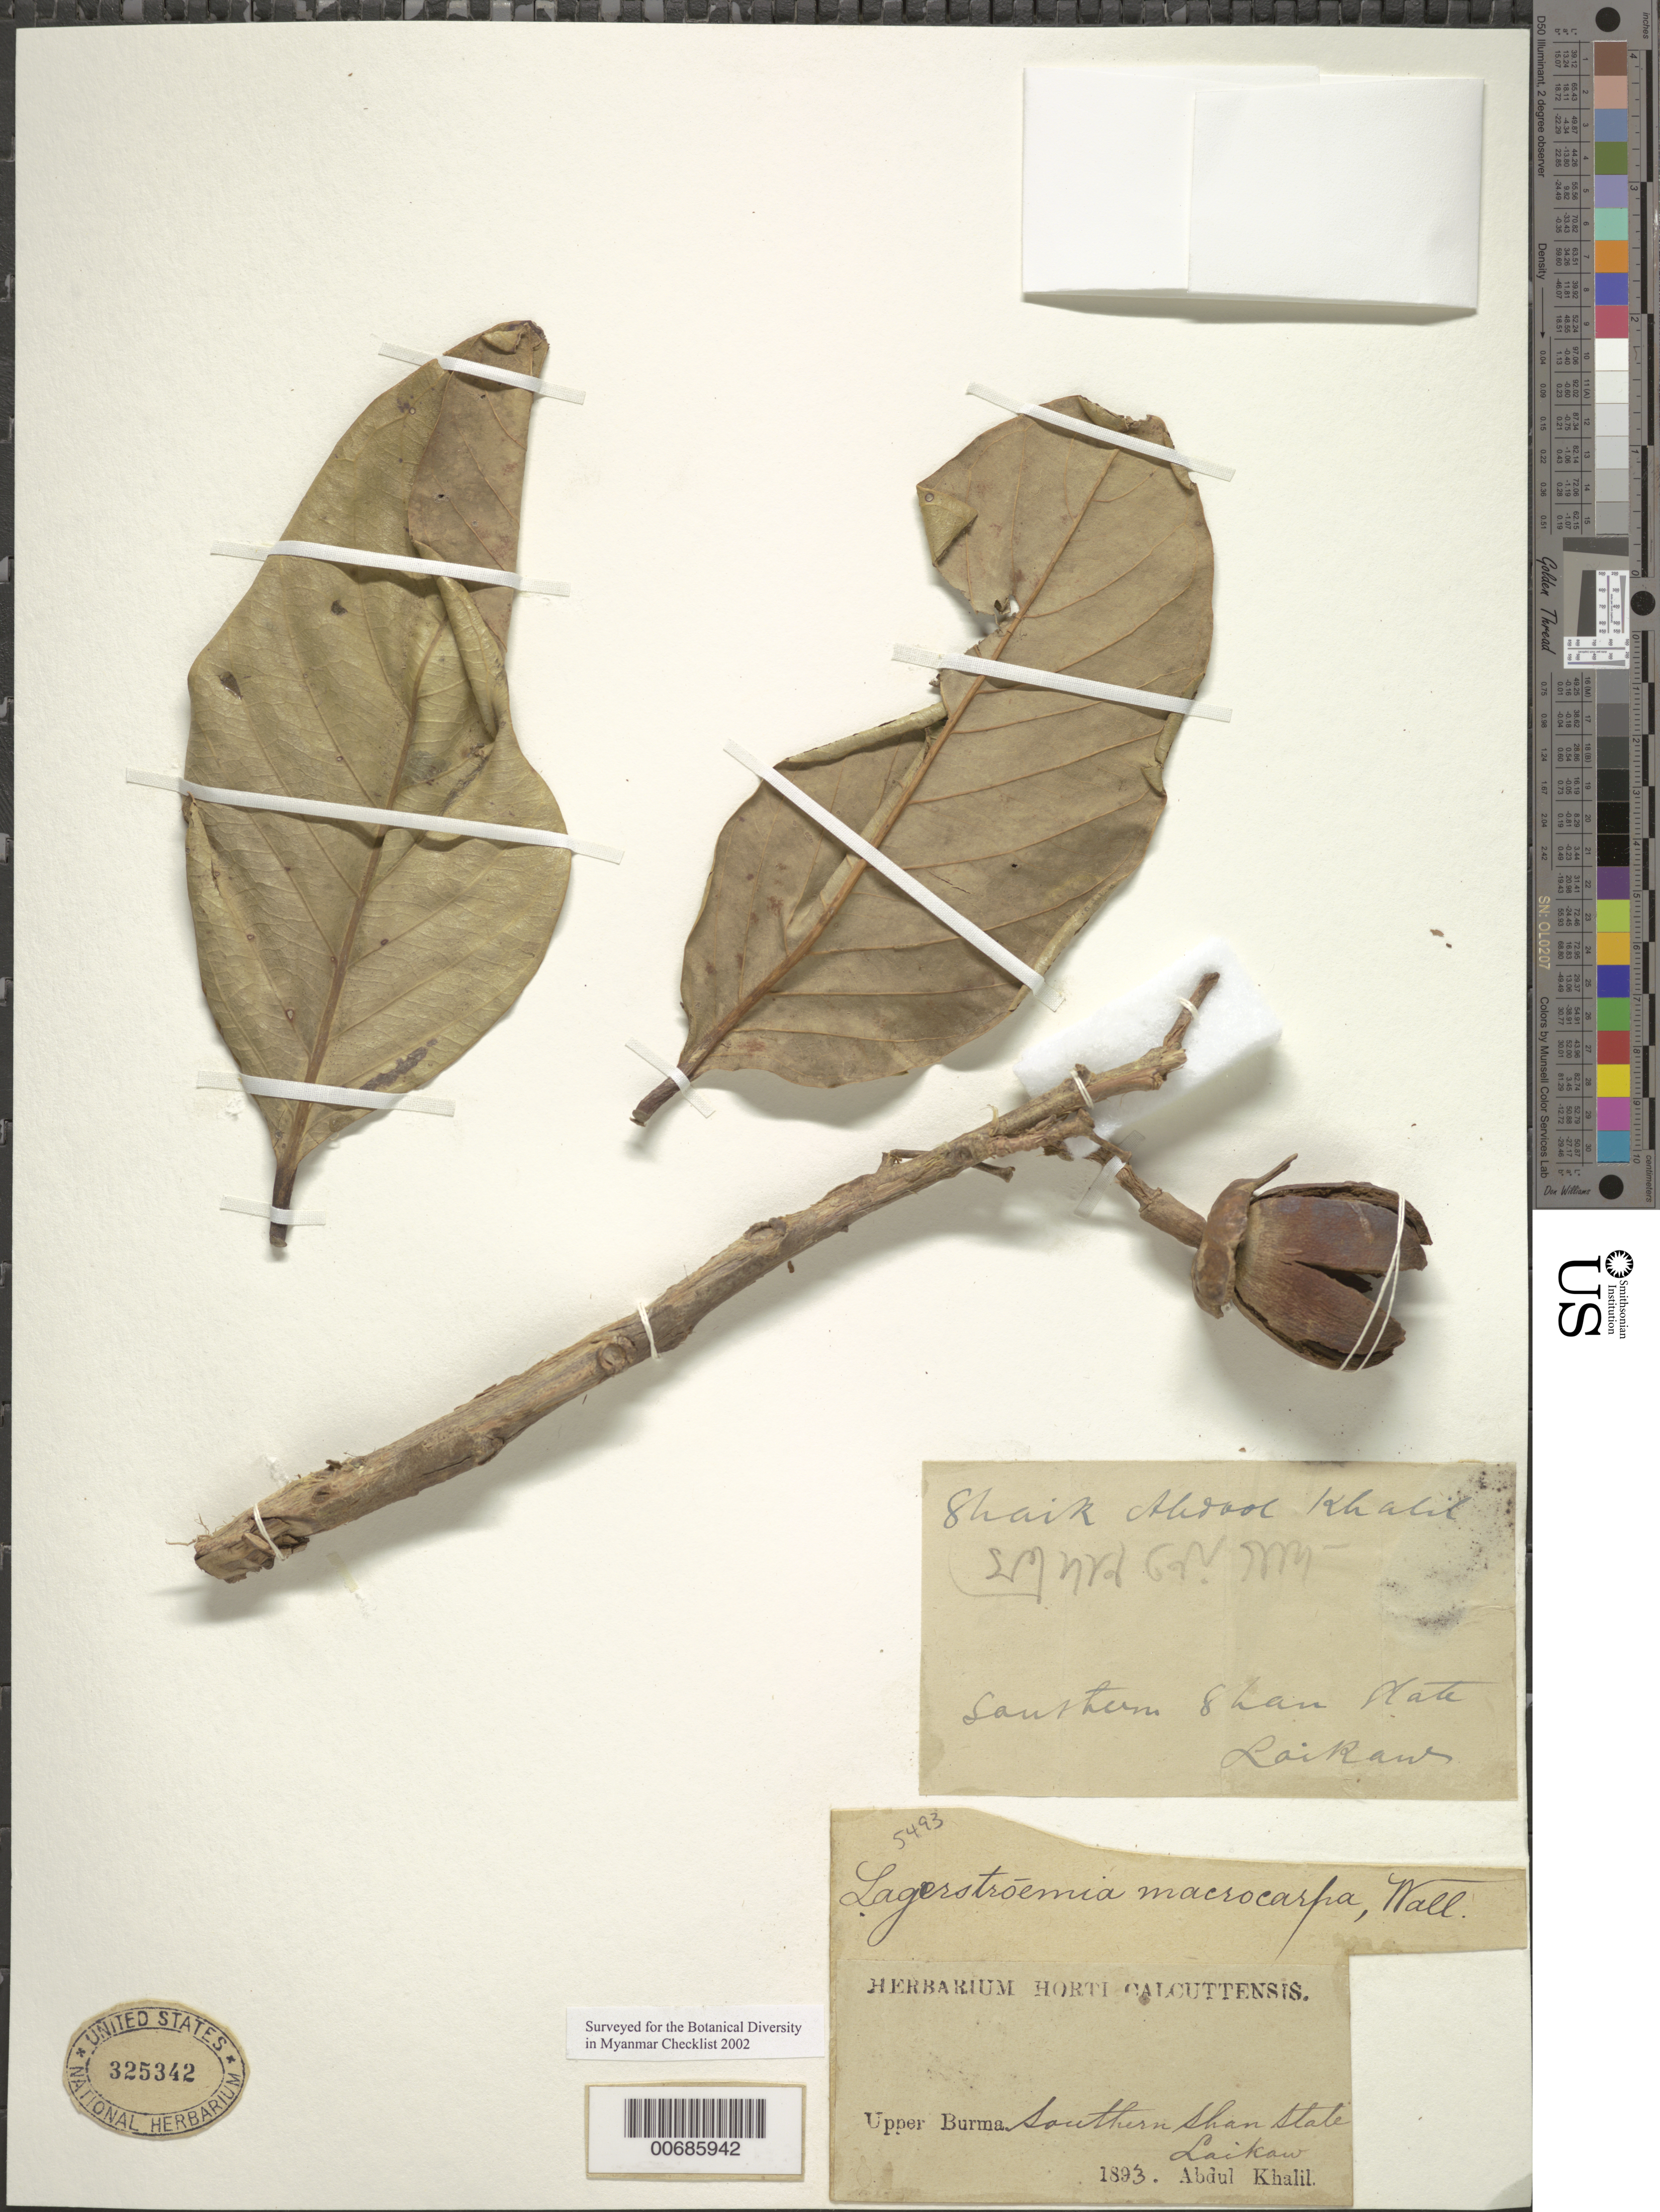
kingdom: Plantae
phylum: Tracheophyta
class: Magnoliopsida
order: Myrtales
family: Lythraceae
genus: Lagerstroemia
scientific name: Lagerstroemia macrocarpa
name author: Wall.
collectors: A. Khalil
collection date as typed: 1893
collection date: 1893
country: Myanmar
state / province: Shan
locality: Southern Shan States, Laikaw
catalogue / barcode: US 325342